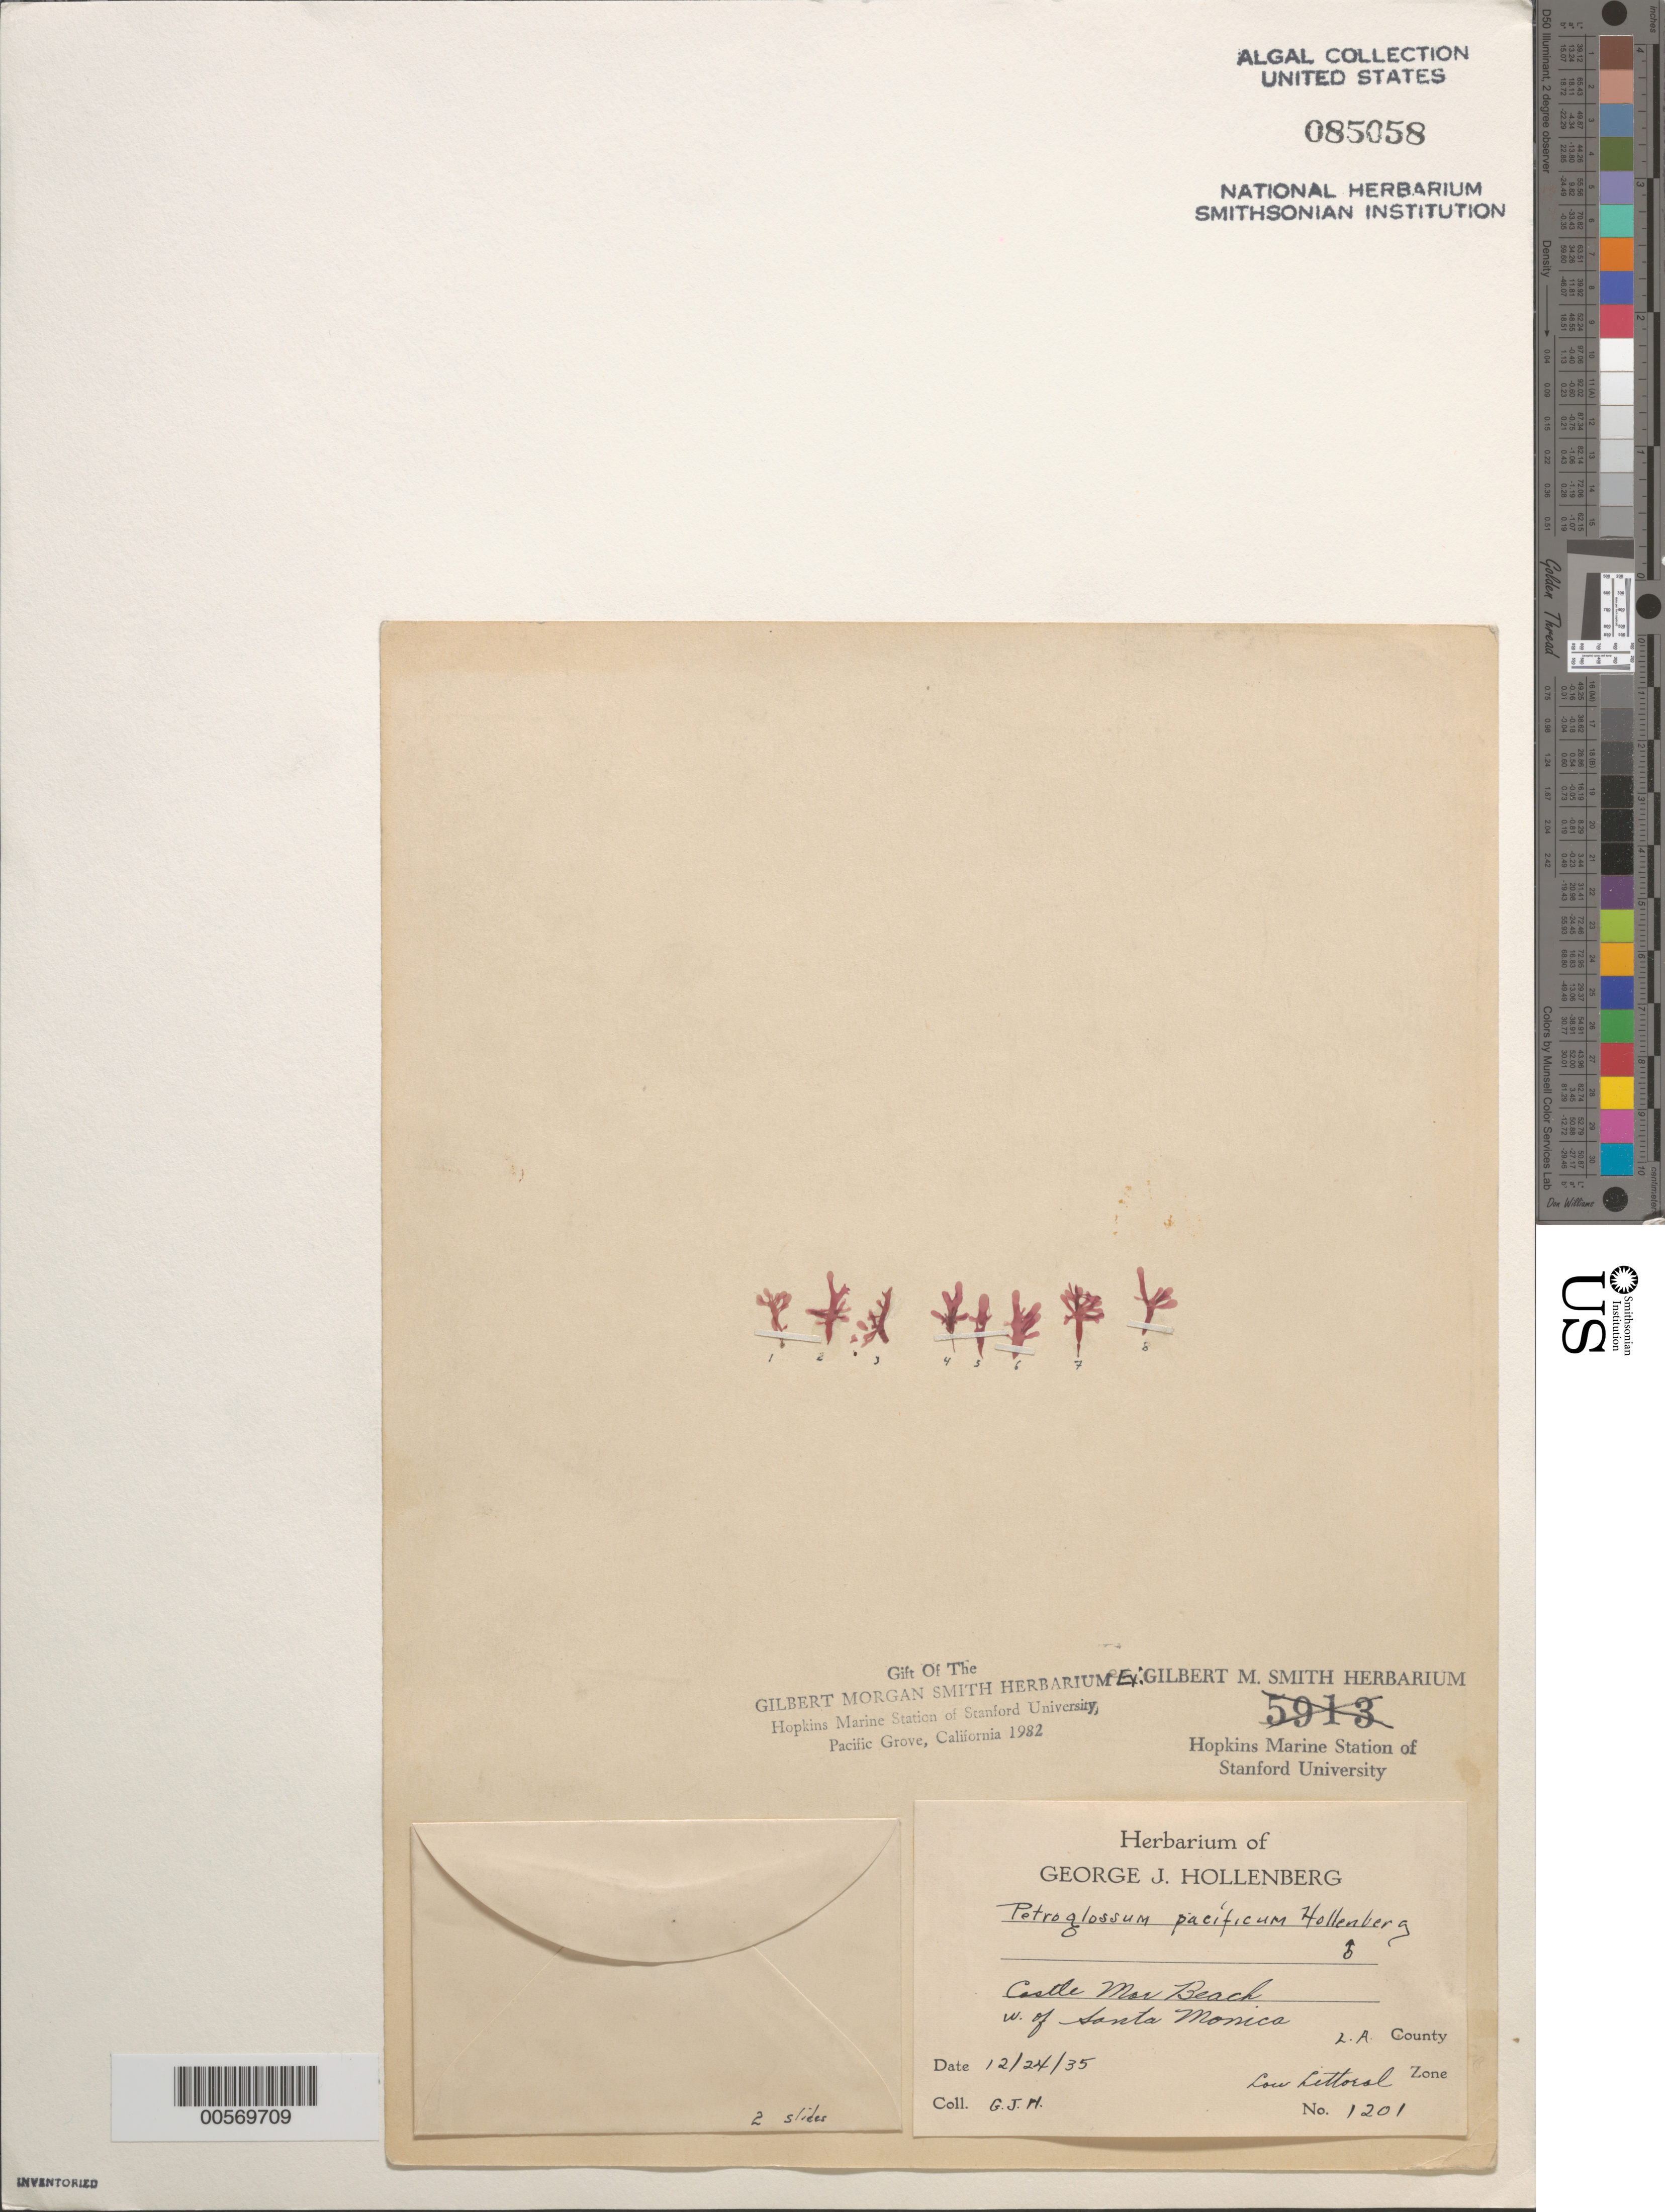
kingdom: Plantae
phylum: Rhodophyta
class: Florideophyceae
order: Gigartinales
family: Phyllophoraceae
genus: Petroglossum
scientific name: Petroglossum pacificum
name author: Hollenb.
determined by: Hollenberg, George J.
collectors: G. Hollenberg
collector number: GJH 1201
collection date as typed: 24 Dec 1935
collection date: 1935-12-24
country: United States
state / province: California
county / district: Los Angeles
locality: Castle Mar Beach, west of Santa Monica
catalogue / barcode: US 85058